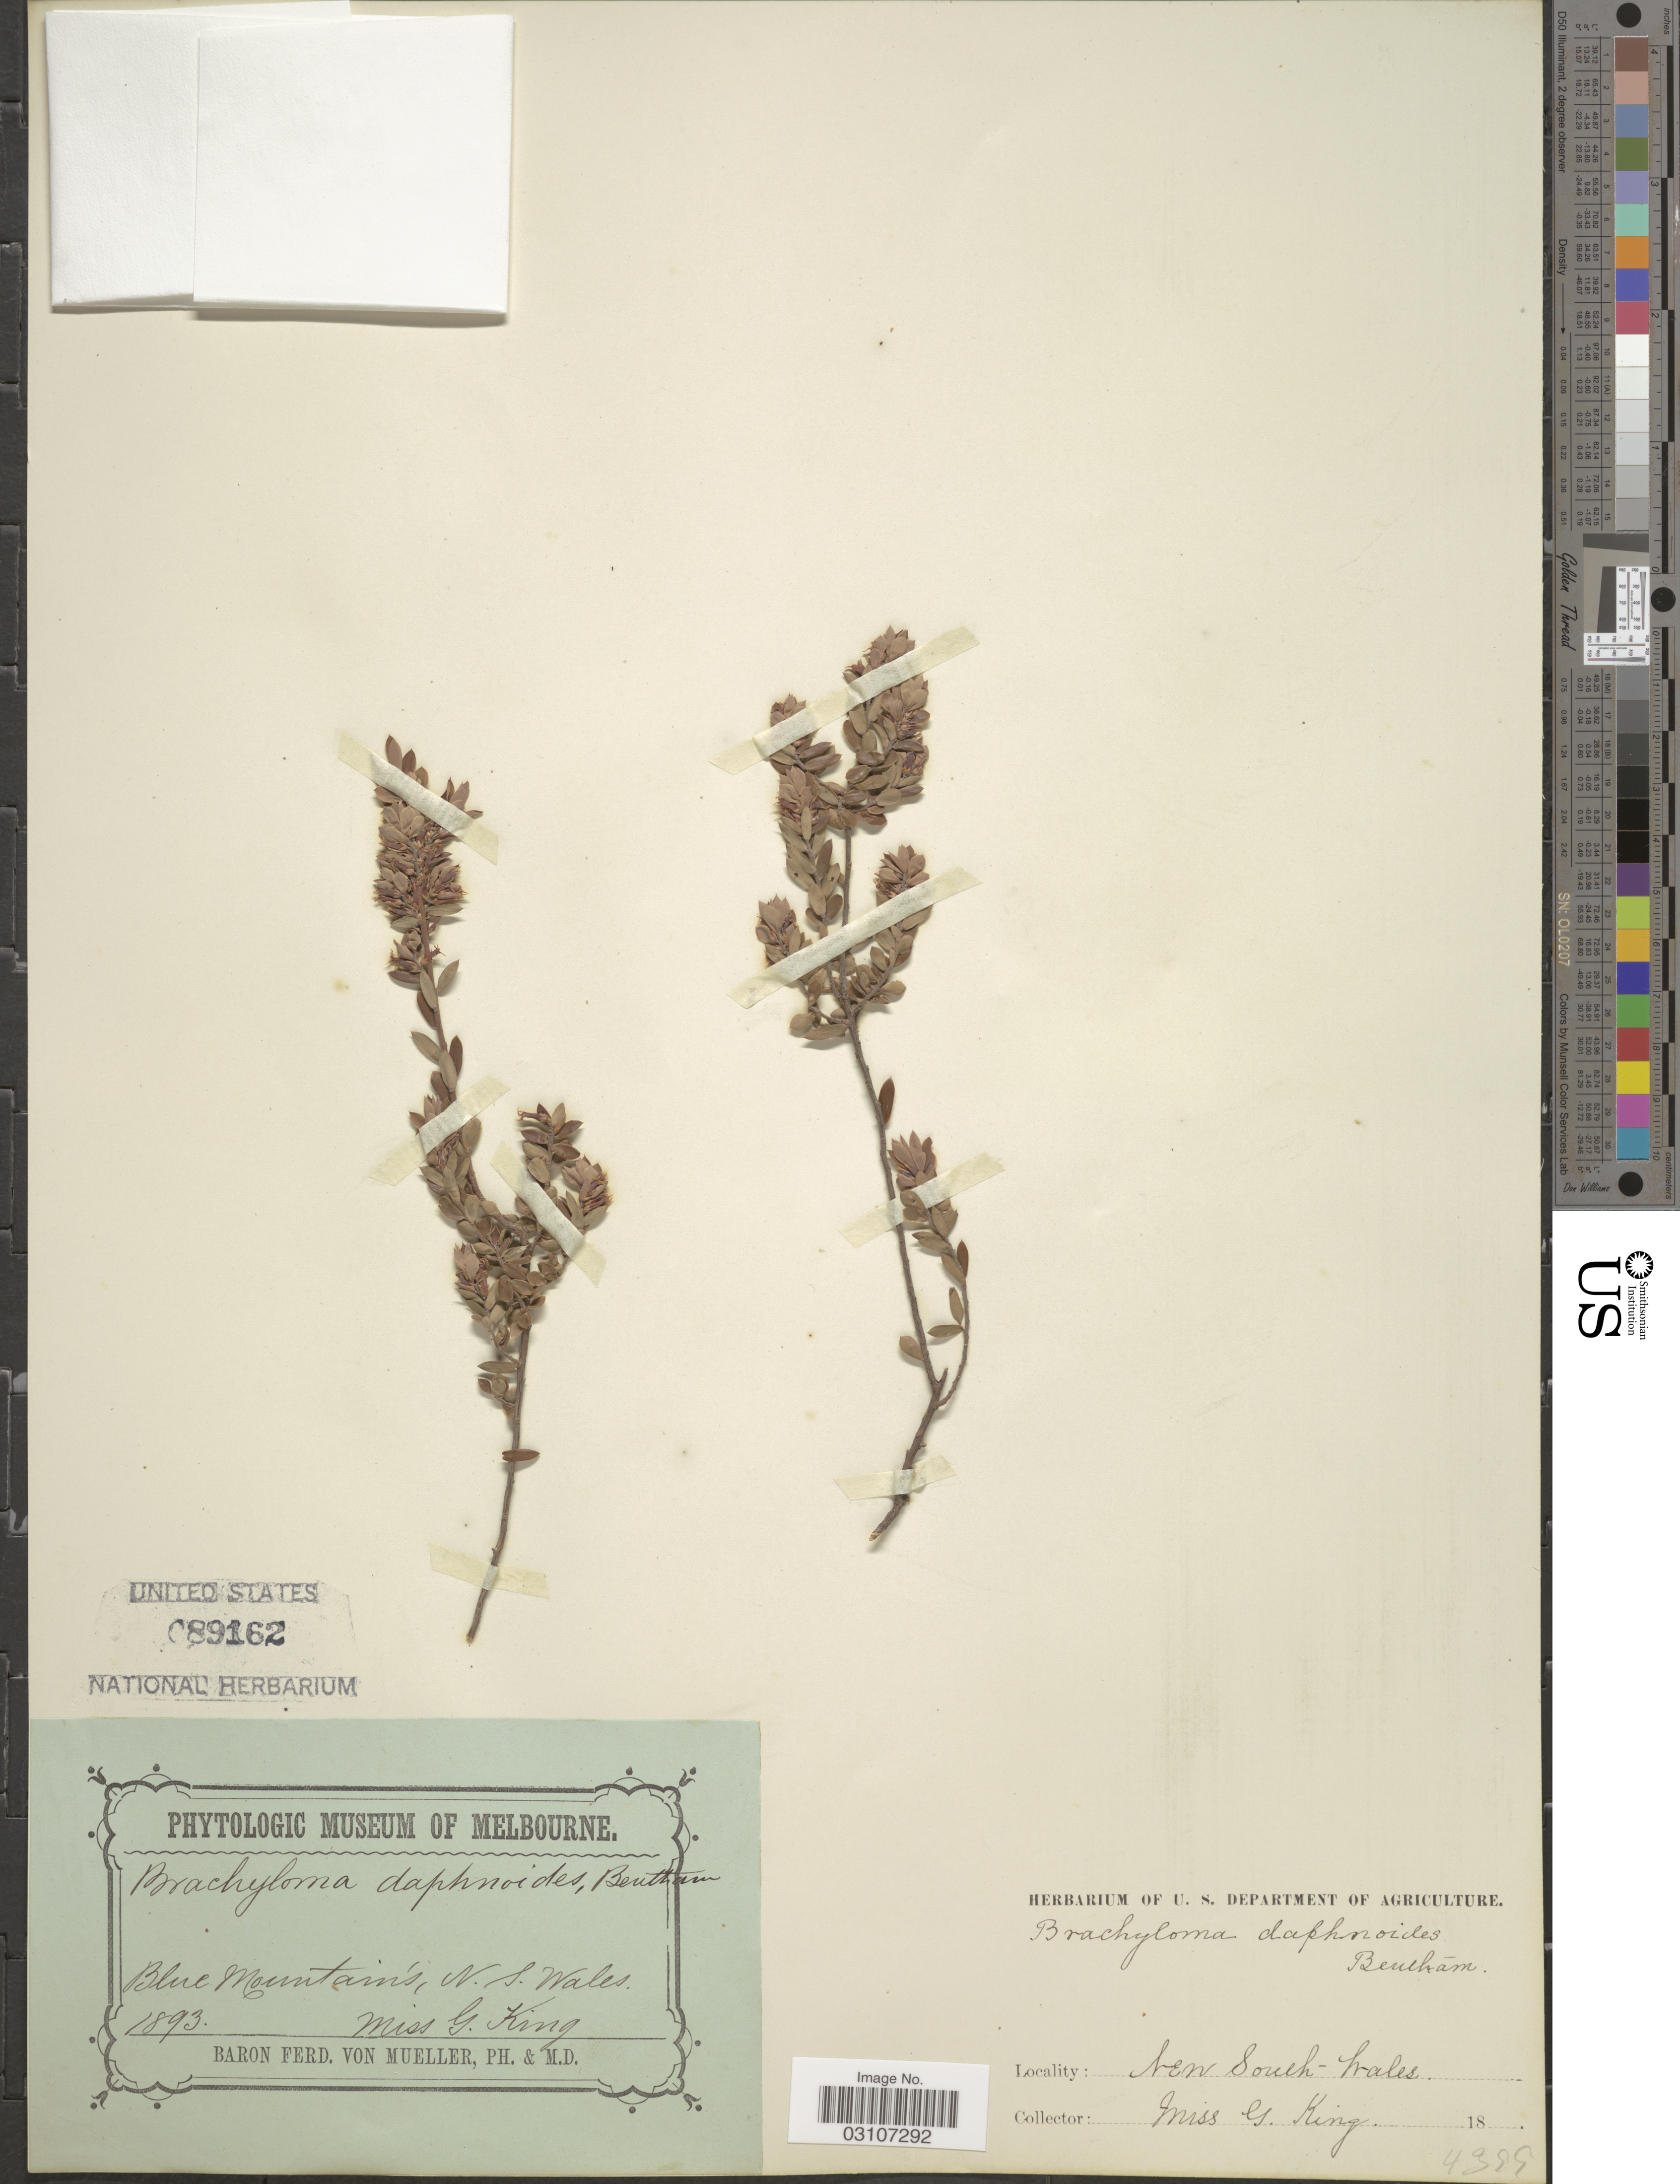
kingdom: Plantae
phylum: Tracheophyta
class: Magnoliopsida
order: Ericales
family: Ericaceae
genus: Brachyloma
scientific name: Brachyloma daphnoides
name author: (Sm.) Benth.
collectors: G. King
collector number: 4399*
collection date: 1893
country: Australia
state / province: New South Wales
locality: Blue Mountain's, N. S. Wales.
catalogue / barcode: US 89162